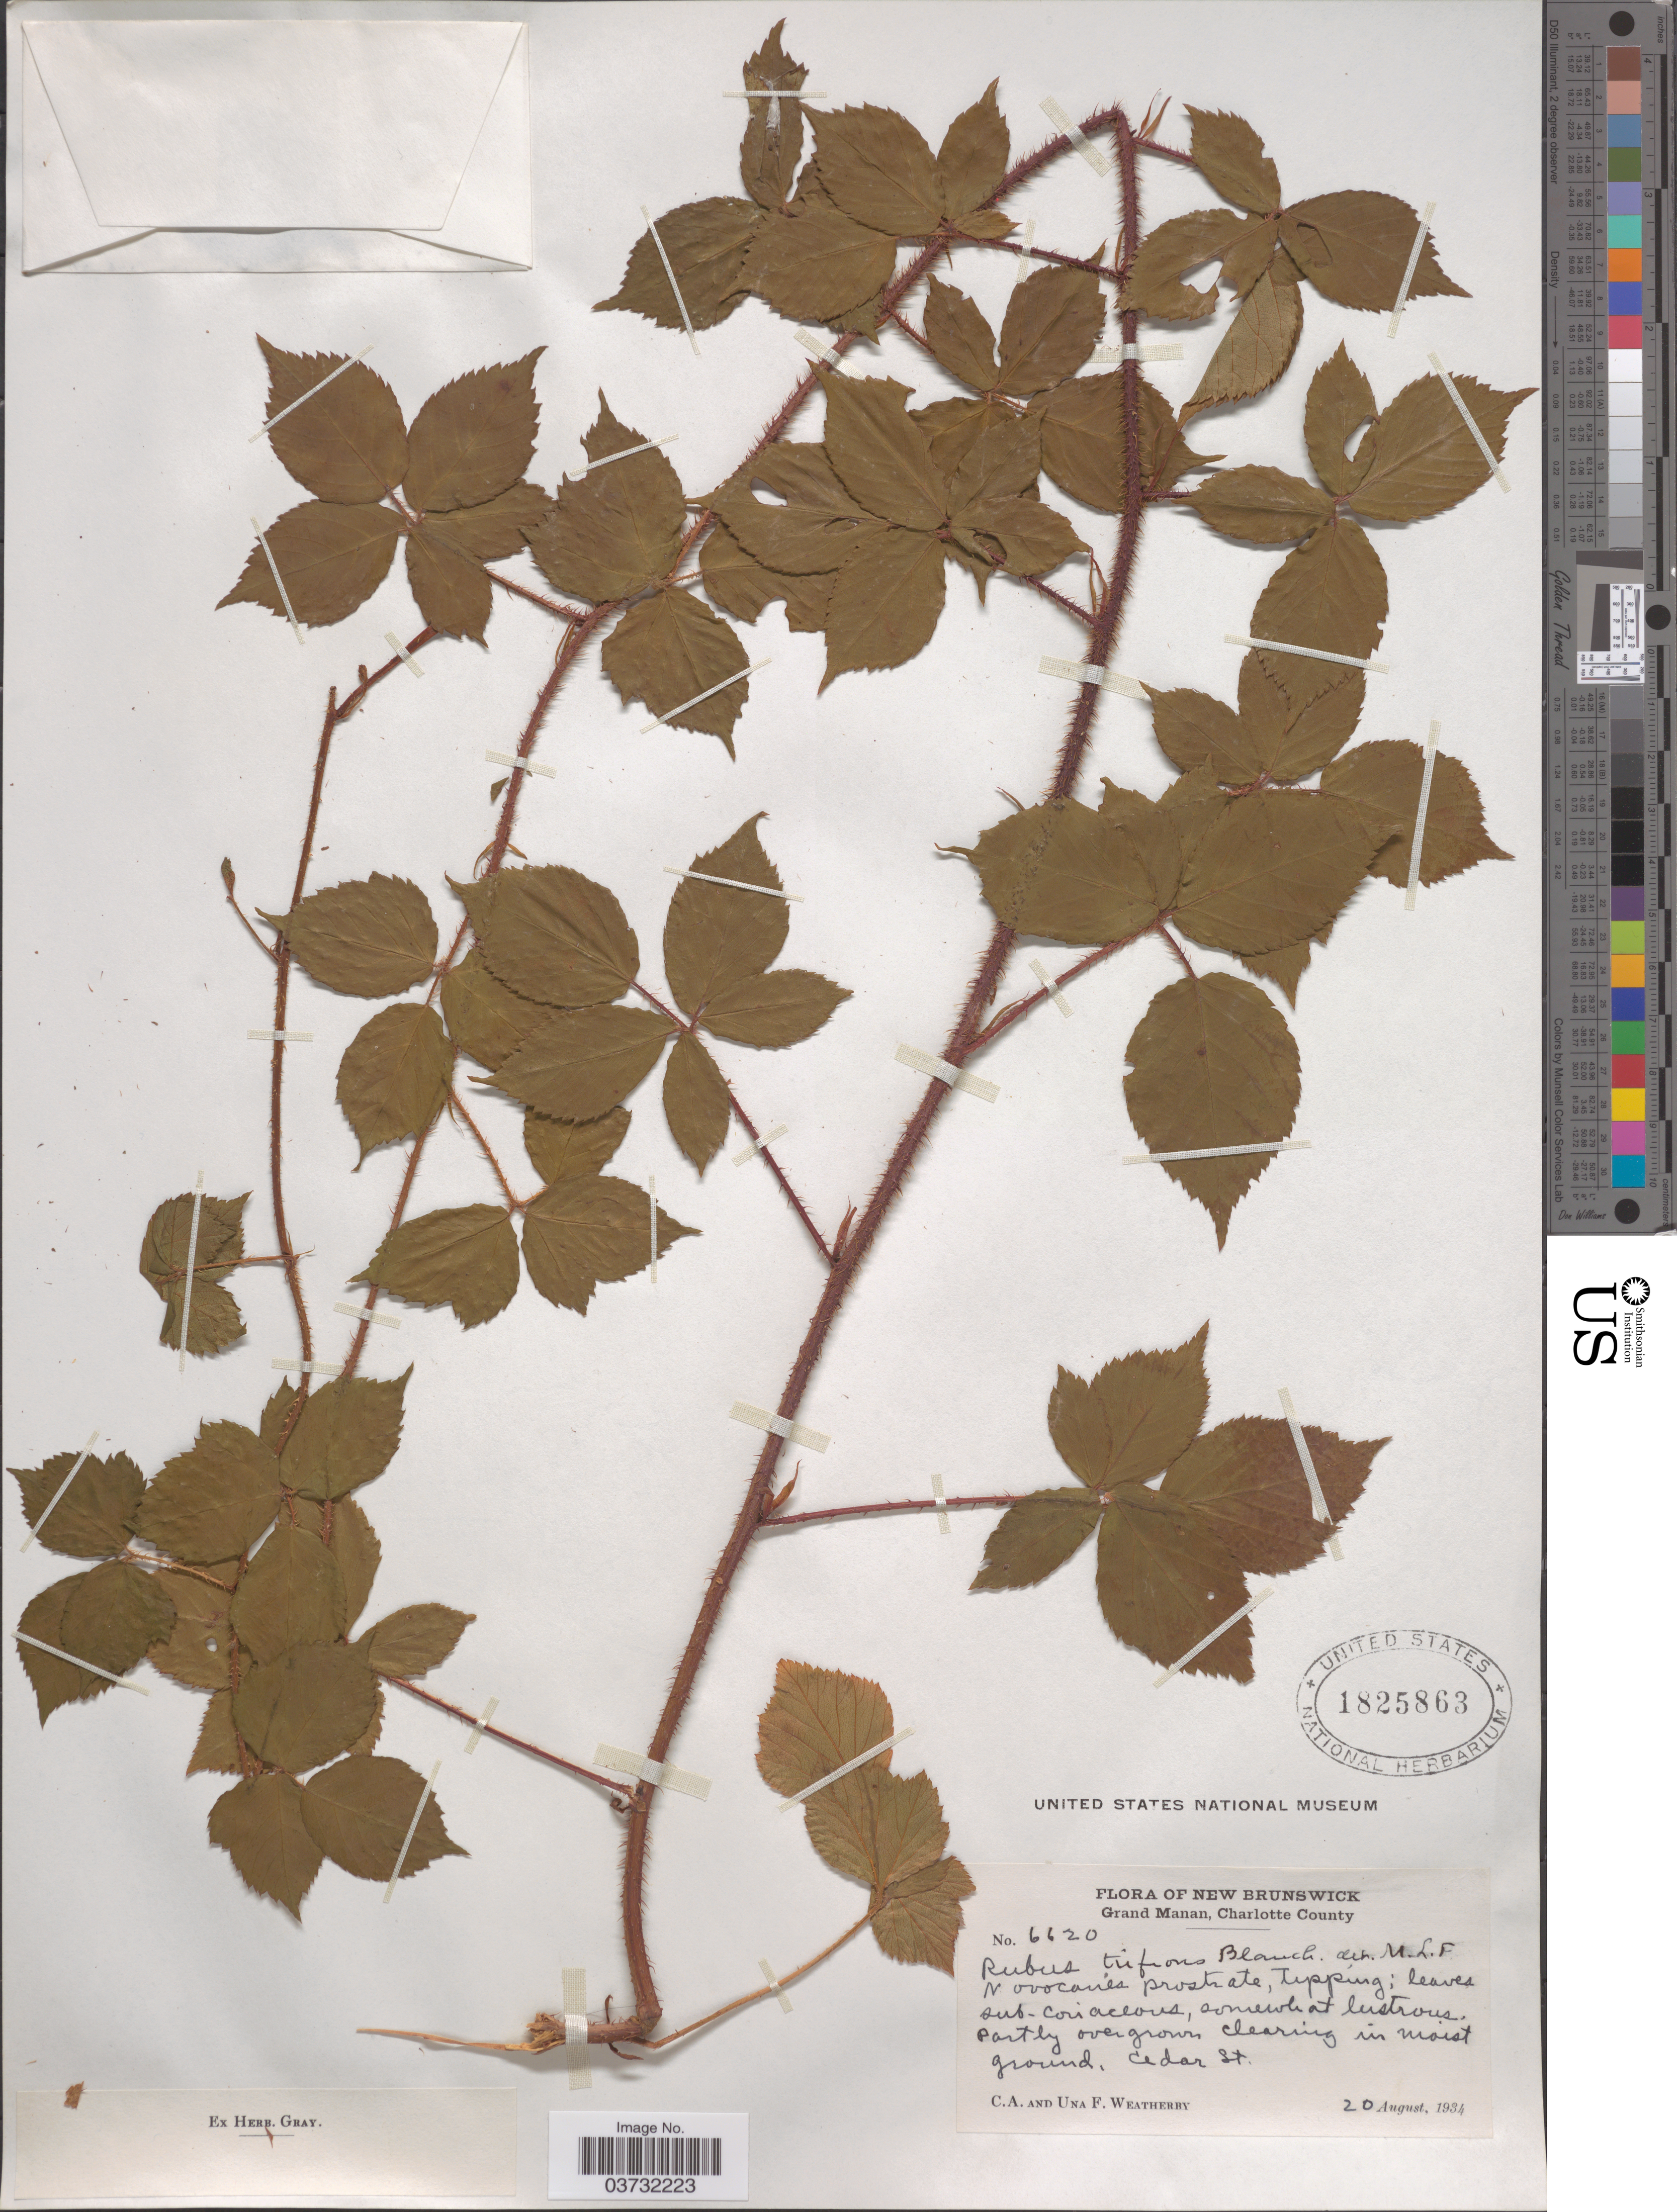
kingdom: Plantae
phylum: Tracheophyta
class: Magnoliopsida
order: Rosales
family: Rosaceae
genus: Rubus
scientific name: Rubus trifrons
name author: Blanch.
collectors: C. A. Weatherby & U. Weatherby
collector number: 6620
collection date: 1934-08-20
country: Canada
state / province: New Brunswick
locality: Grand Manan, Charlotte County. Cedar St.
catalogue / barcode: US 1825863